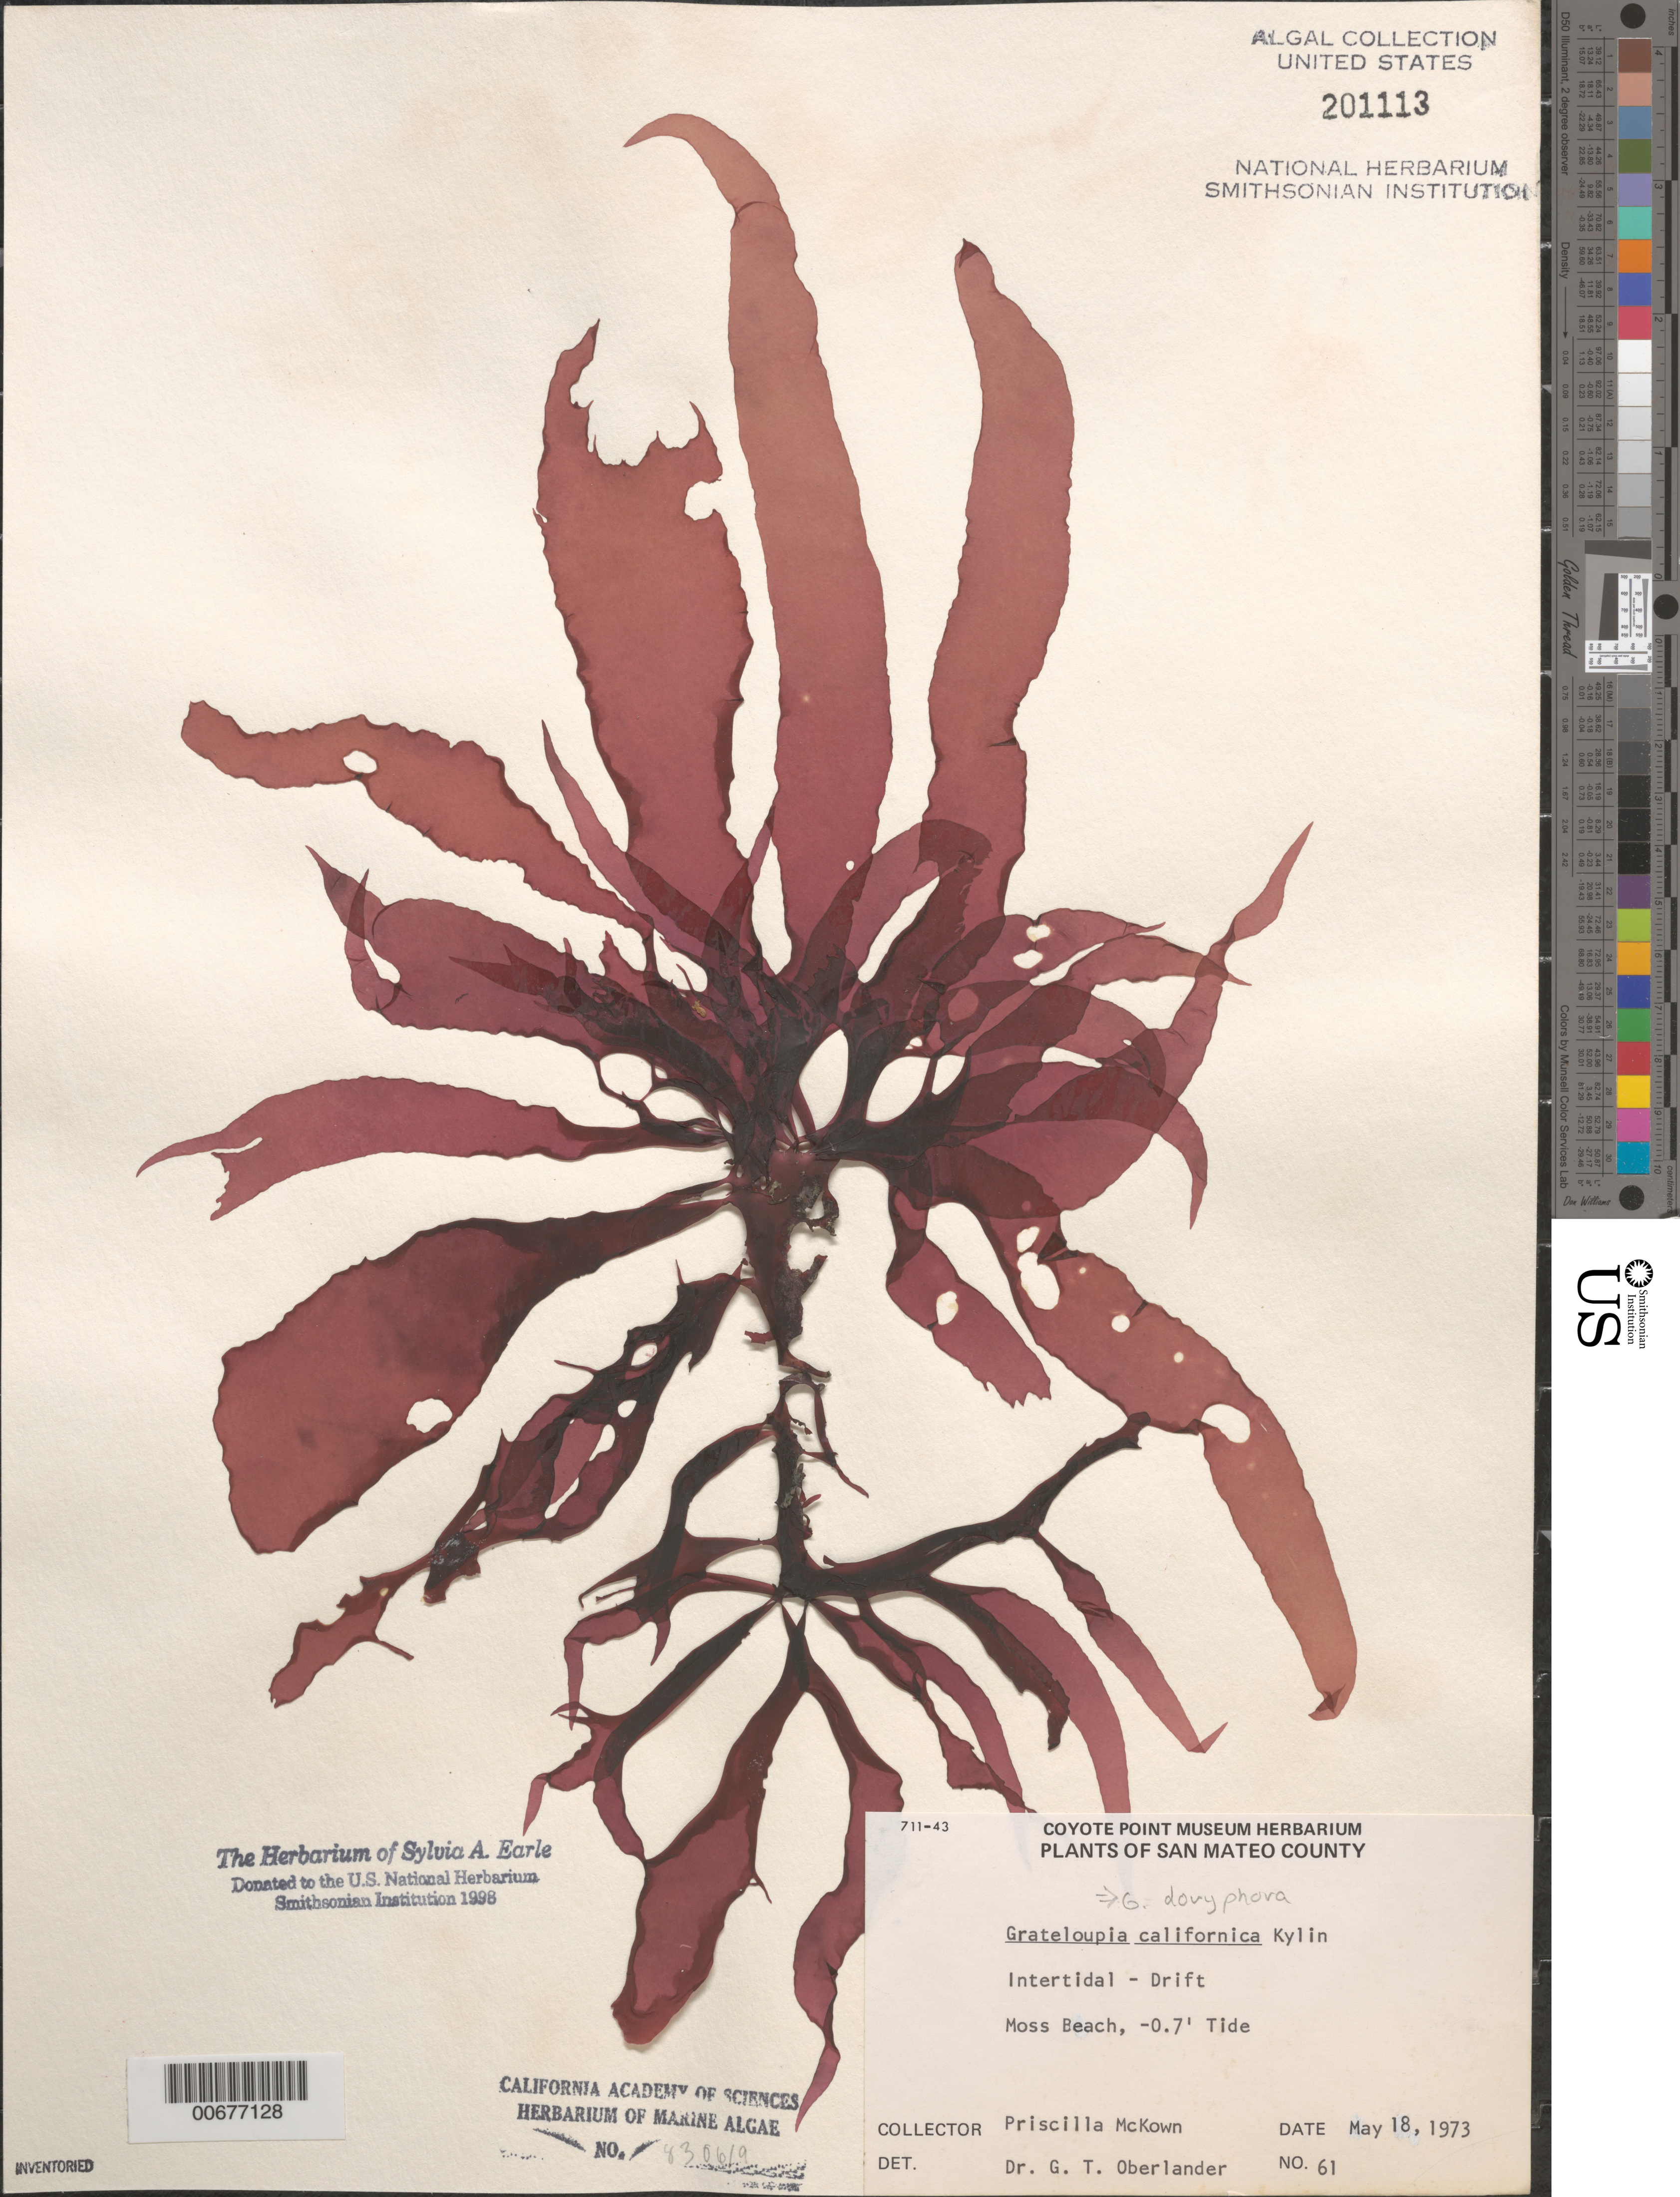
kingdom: Plantae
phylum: Rhodophyta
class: Florideophyceae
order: Halymeniales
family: Halymeniaceae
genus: Grateloupia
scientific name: Grateloupia doryphora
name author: (Mont.) Howe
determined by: Oberlander, G. T.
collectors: P. McKown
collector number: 61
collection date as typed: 18 May 1973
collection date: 1973-05-18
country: United States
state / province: California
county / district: San Mateo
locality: Moss Beach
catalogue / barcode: US 201113